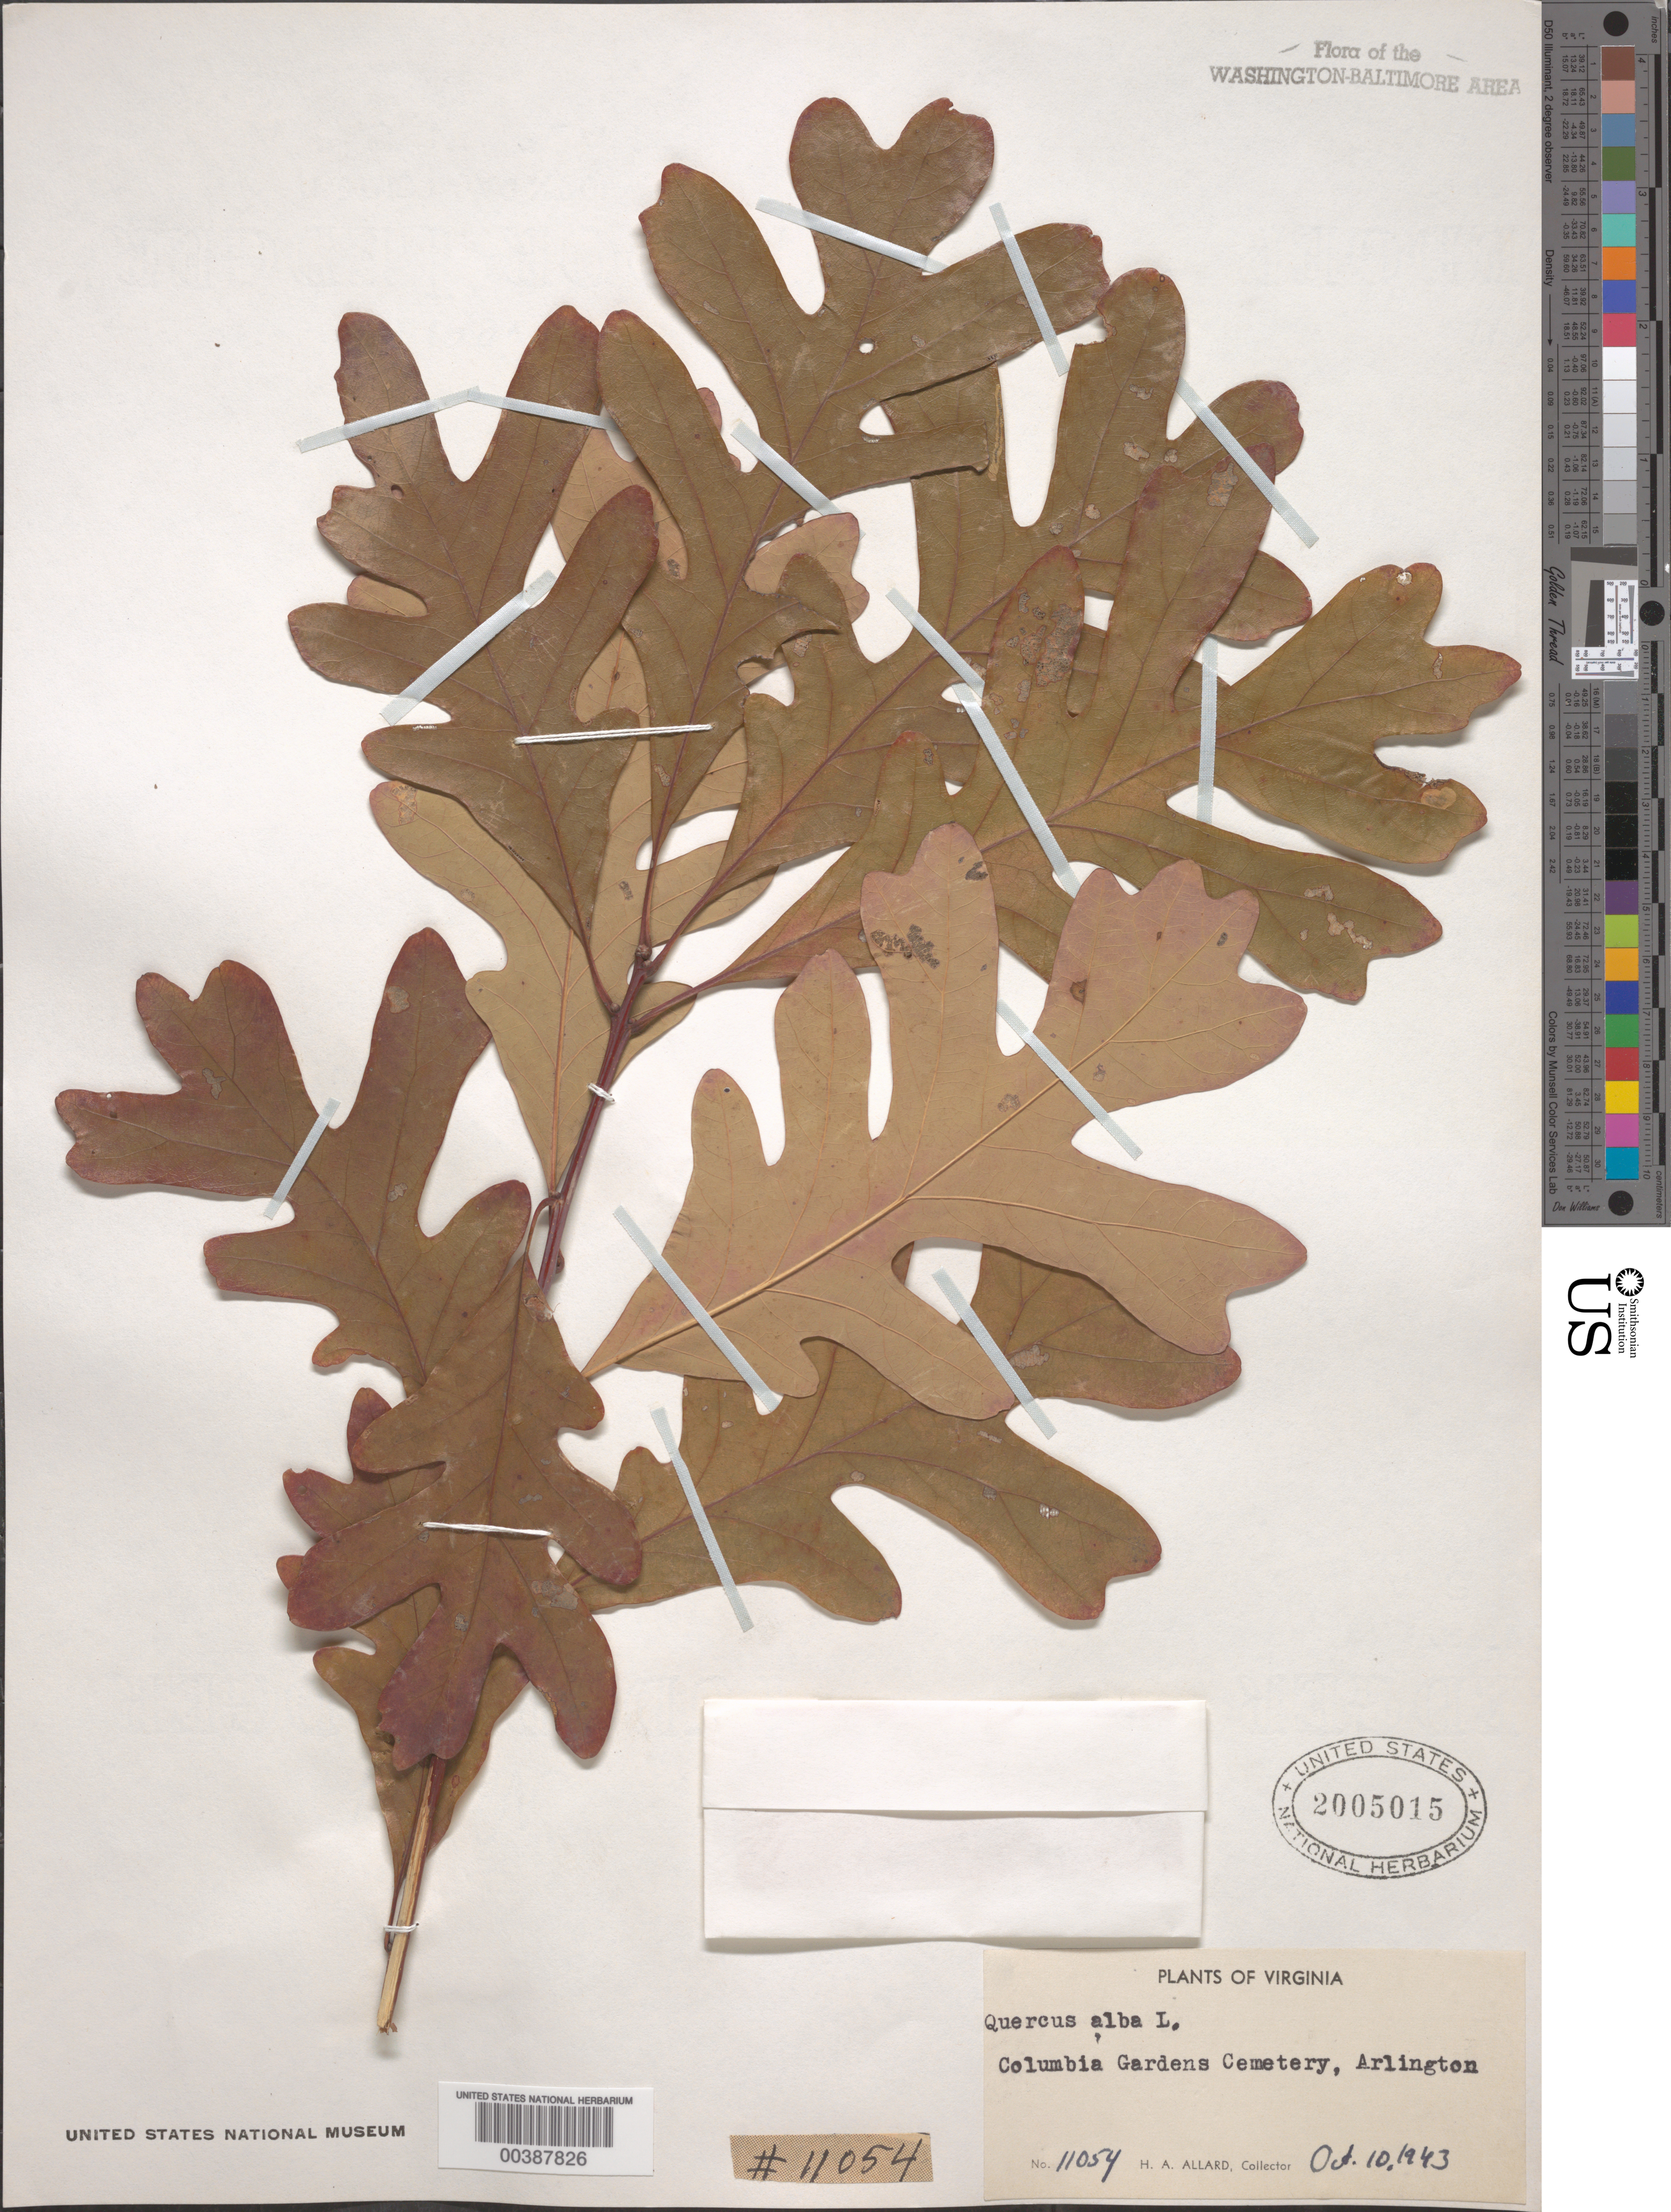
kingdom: Plantae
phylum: Tracheophyta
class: Magnoliopsida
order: Fagales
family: Fagaceae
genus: Quercus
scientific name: Quercus alba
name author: L.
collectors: H. A. Allard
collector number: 11054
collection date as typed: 10 Oct 1943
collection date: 1943-10-10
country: United States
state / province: Virginia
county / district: Arlington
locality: Columbia Gardens Cemetery, Arlington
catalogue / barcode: US 2005015